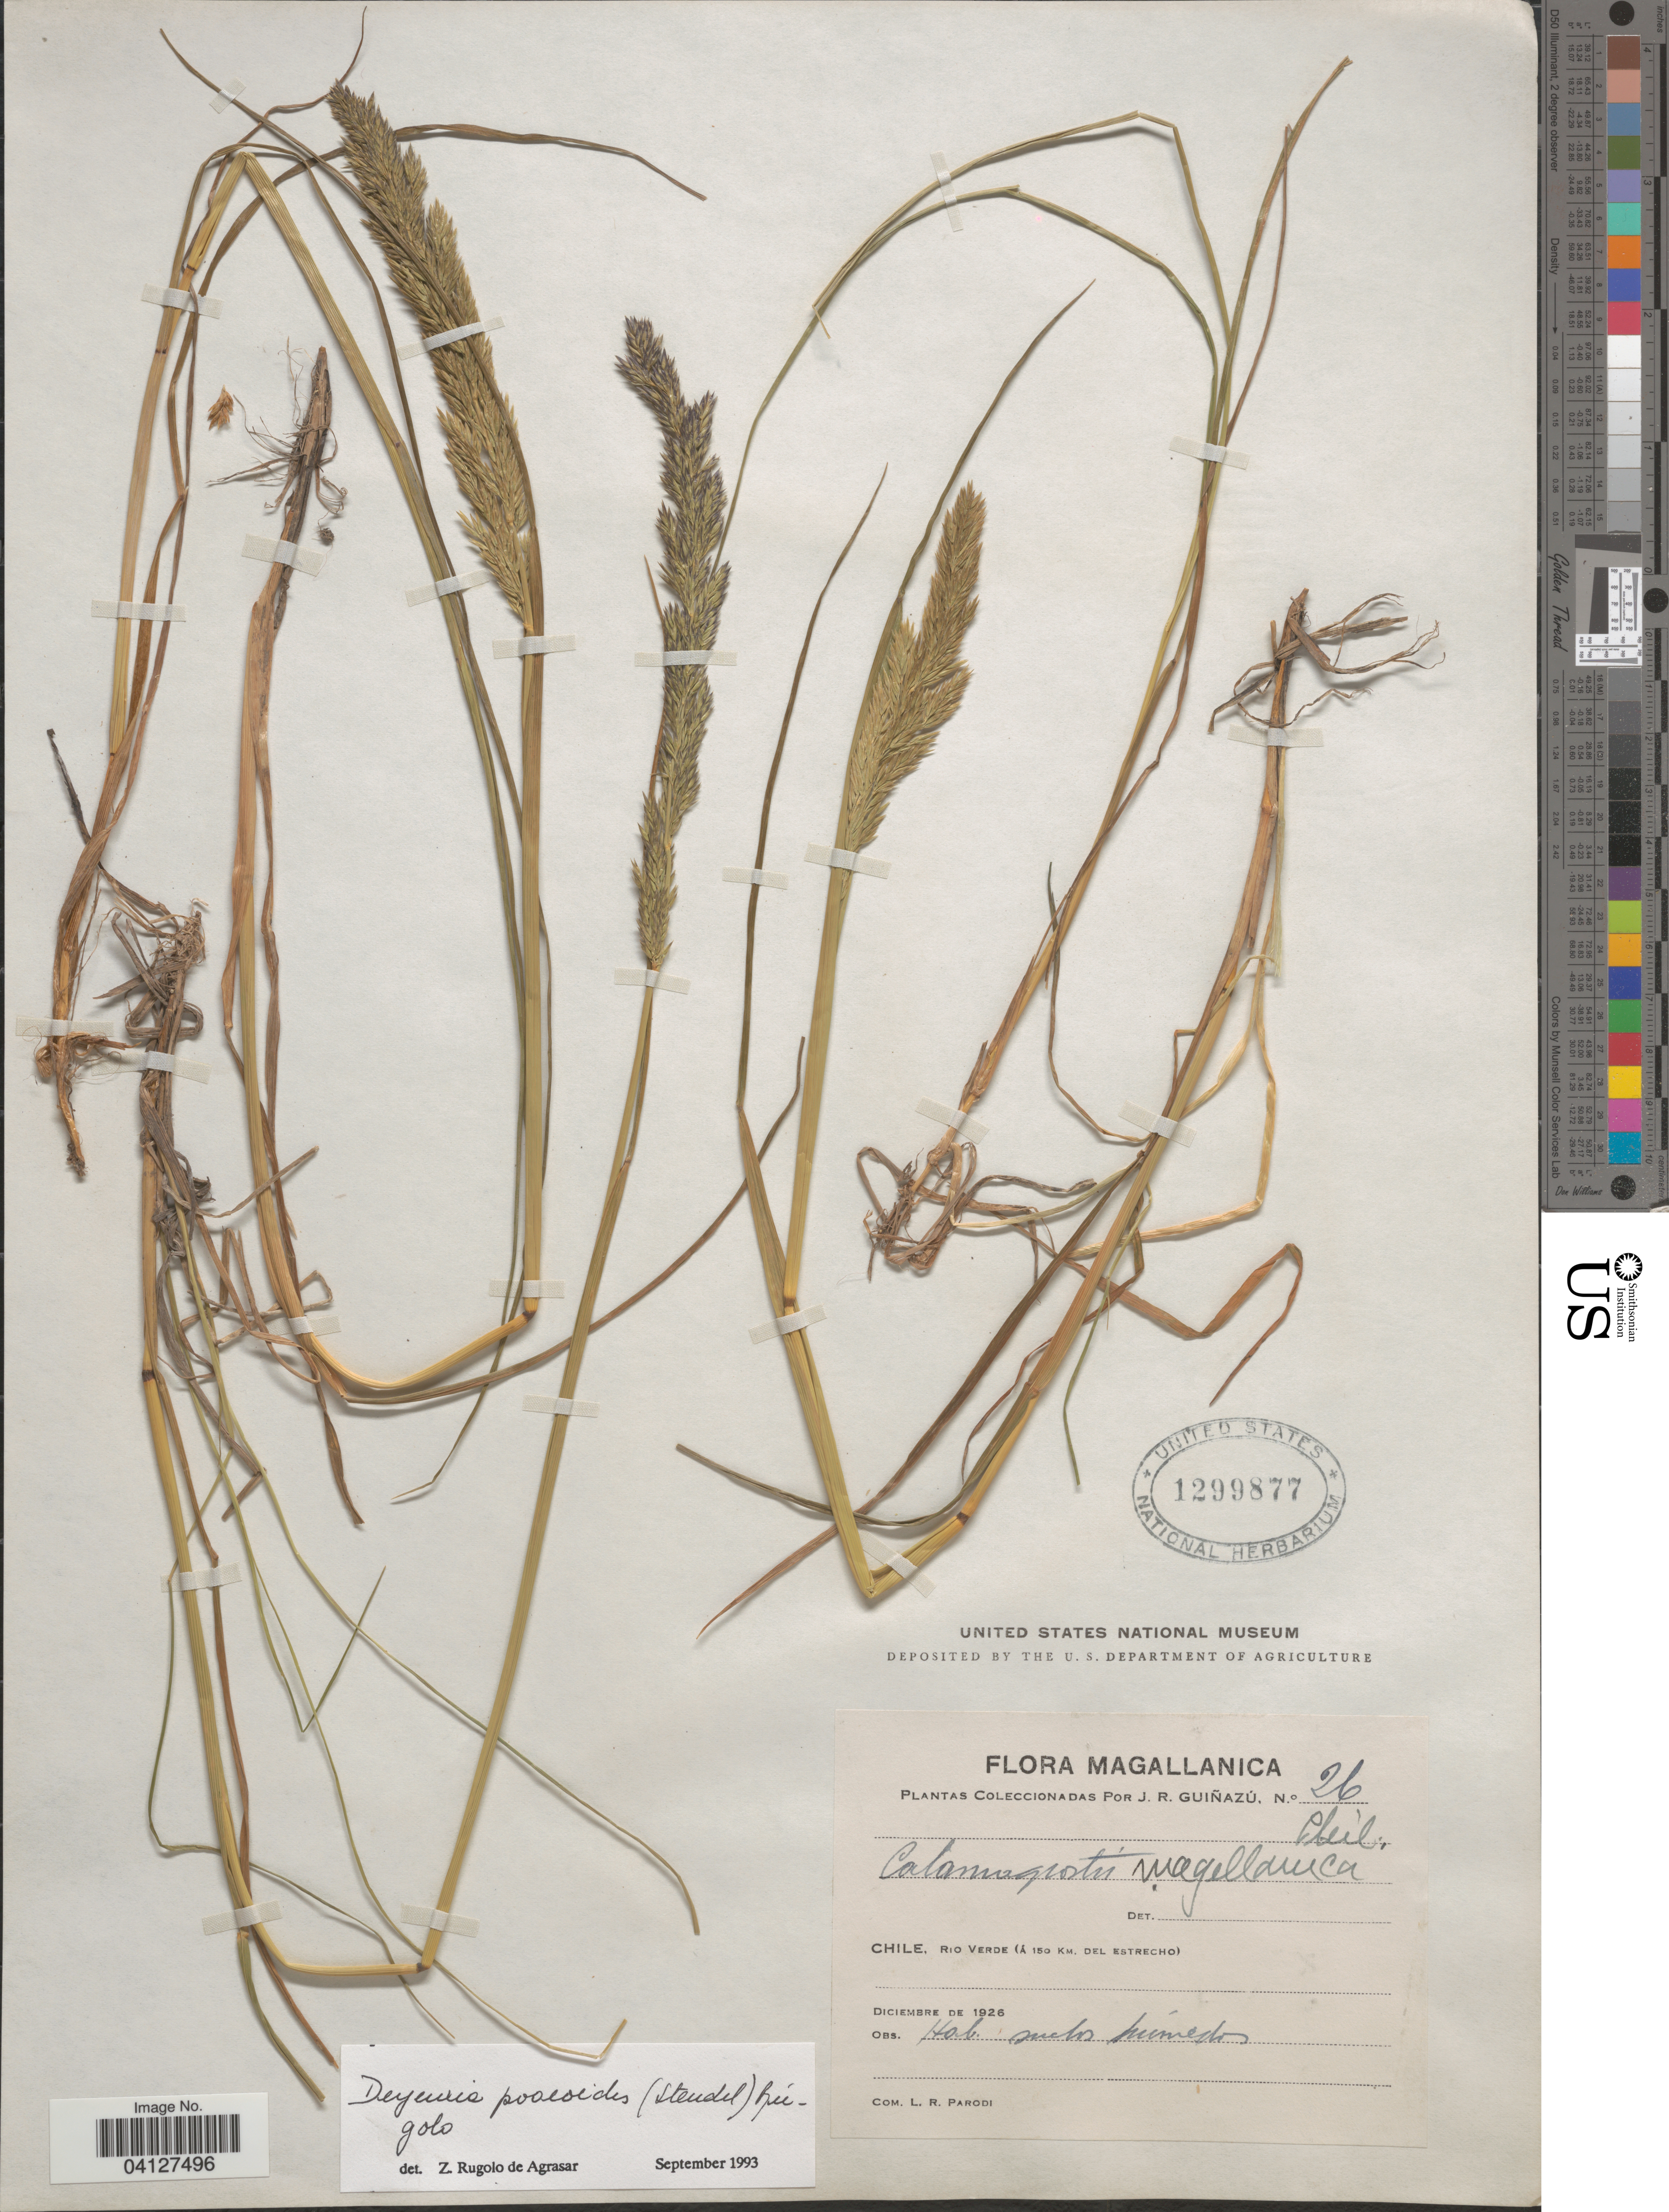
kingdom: Plantae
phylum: Tracheophyta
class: Liliopsida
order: Poales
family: Poaceae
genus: Deyeuxia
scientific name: Deyeuxia poaeoides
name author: (Steud.) Rúgolo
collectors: L. R. Parodi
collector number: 26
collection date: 1926-12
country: Chile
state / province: Magallanes y de la Antártica Chilena (XII)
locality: Magallanica. Rio Verde (á 150 km. del estrecho).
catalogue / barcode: US 1299877